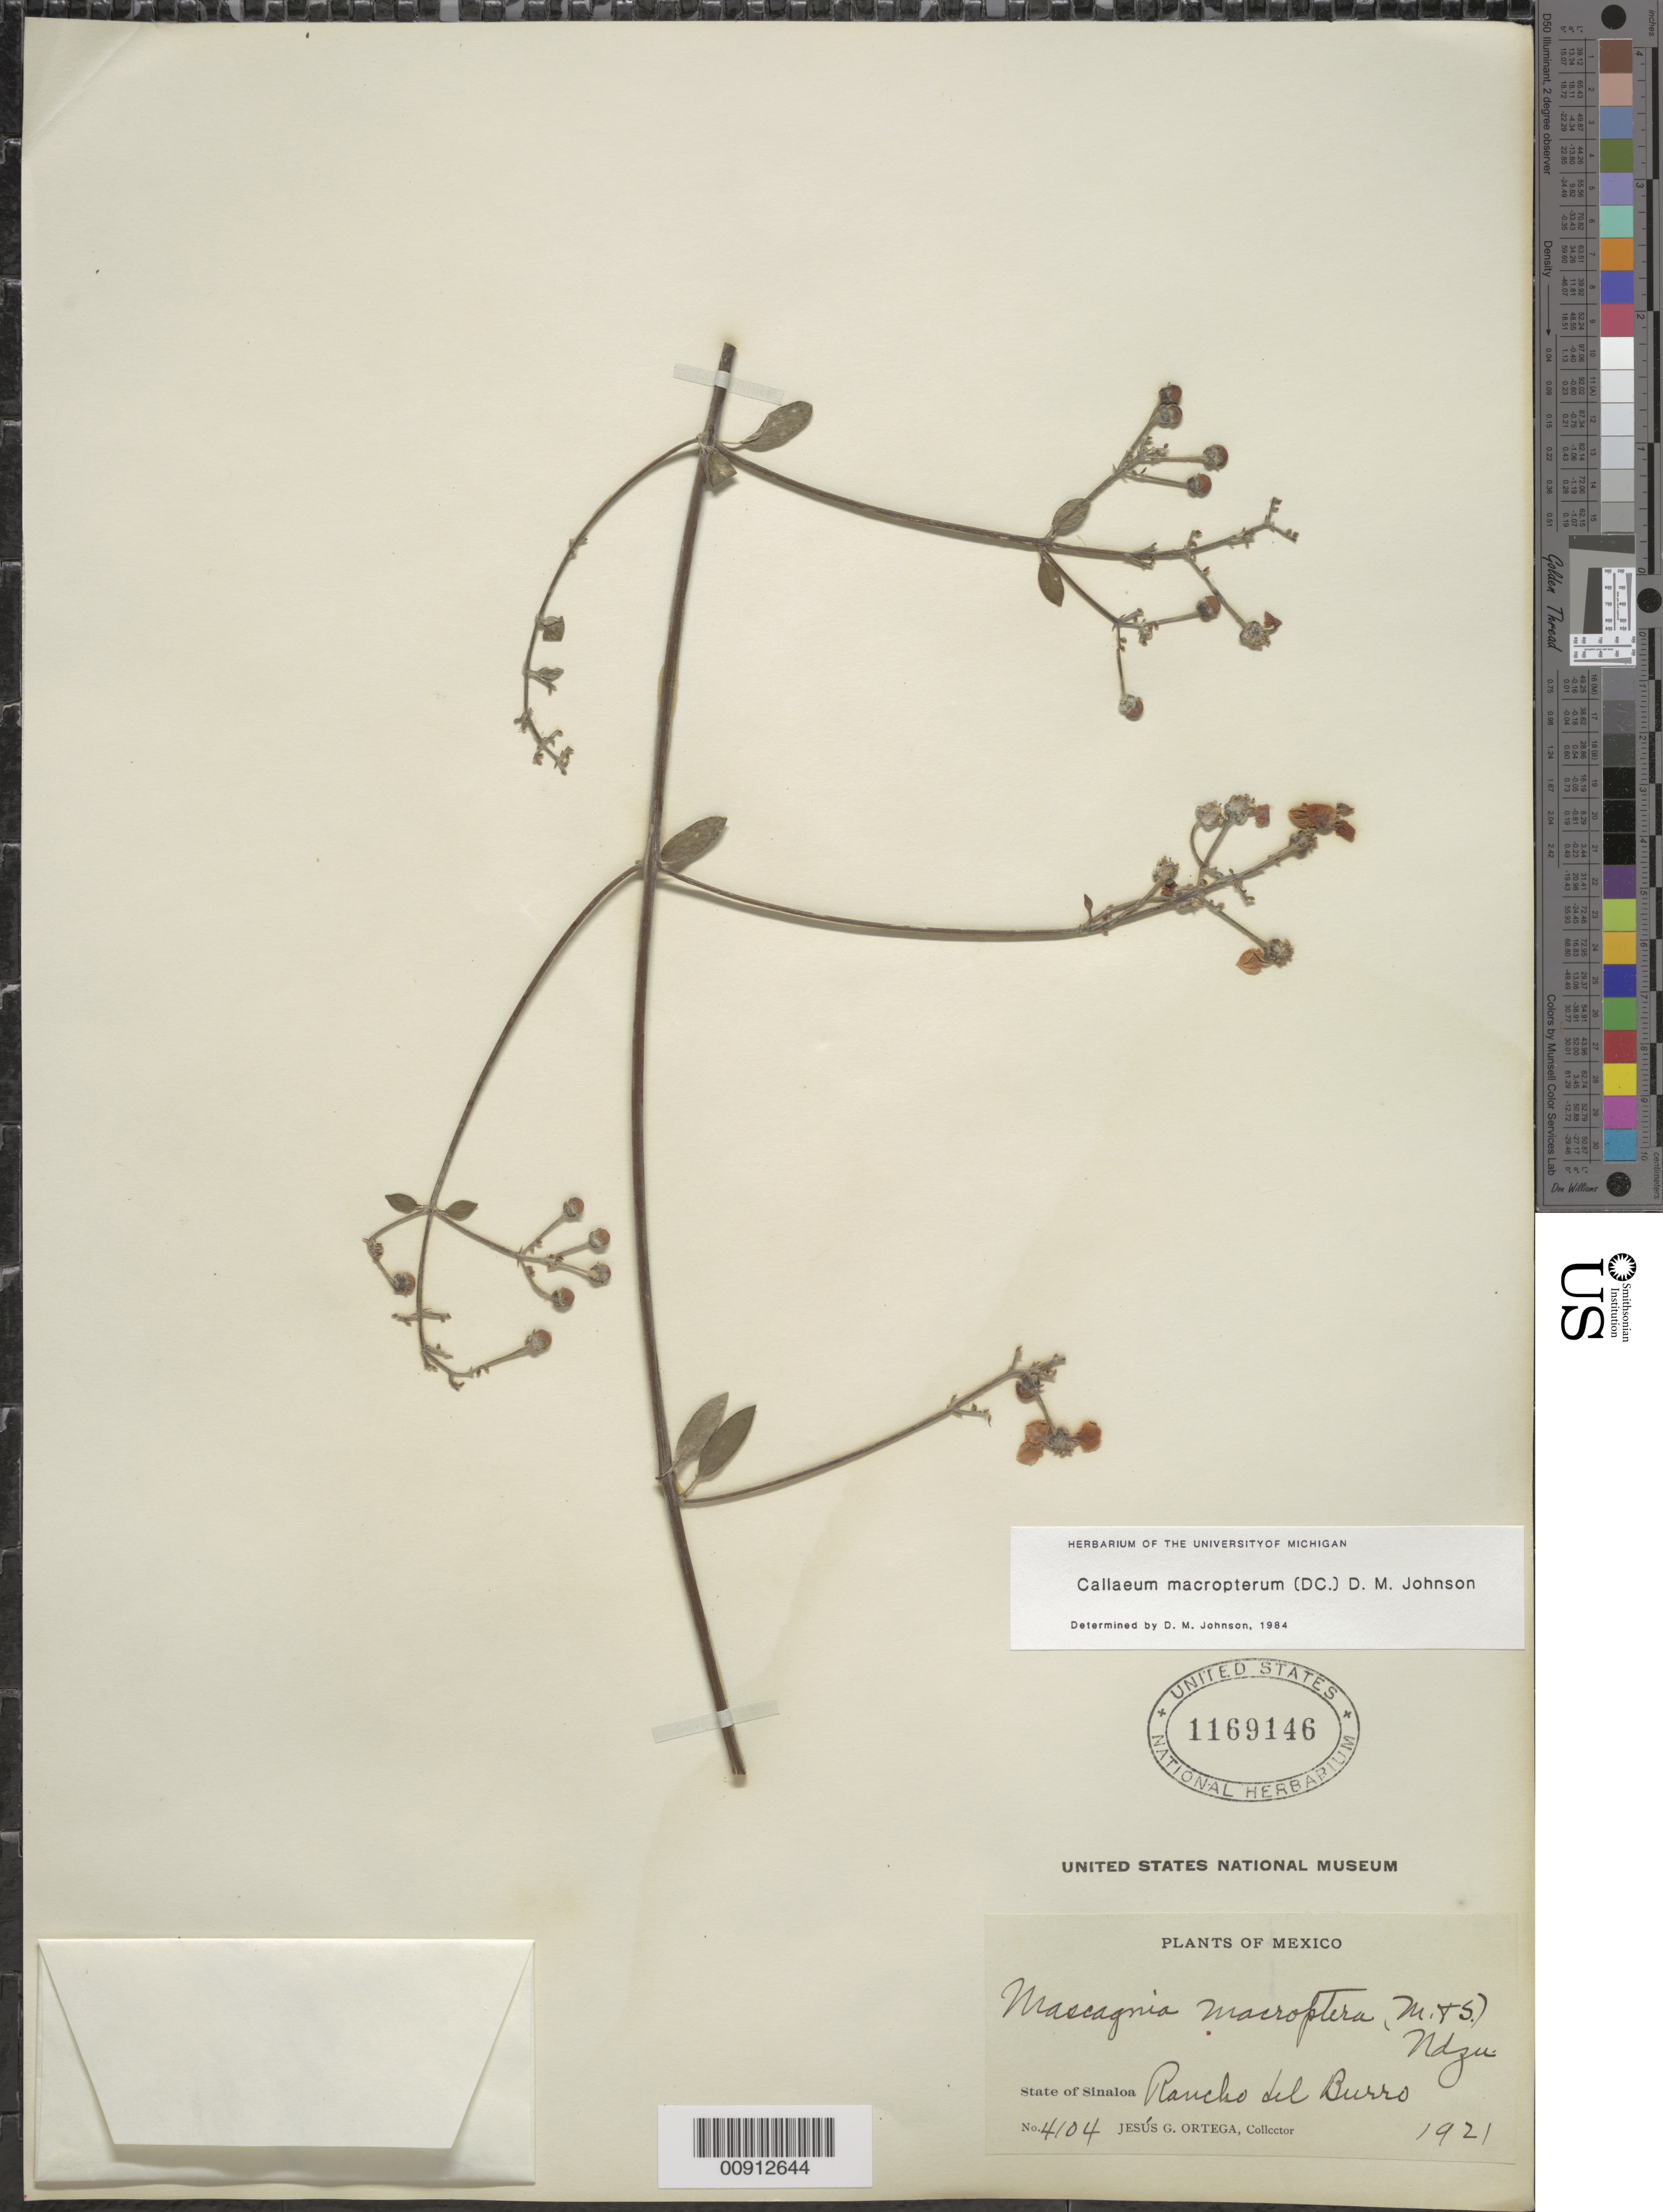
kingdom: Plantae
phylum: Tracheophyta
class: Magnoliopsida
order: Malpighiales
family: Malpighiaceae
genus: Callaeum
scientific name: Callaeum macropterum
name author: (Moc. & Sessé ex DC.) D.M. Johnson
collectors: J. Ortega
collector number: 4104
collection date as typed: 1921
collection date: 1921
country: Mexico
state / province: Sinaloa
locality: State of Sinaloa: Rancho del Burro.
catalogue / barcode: US 1169146